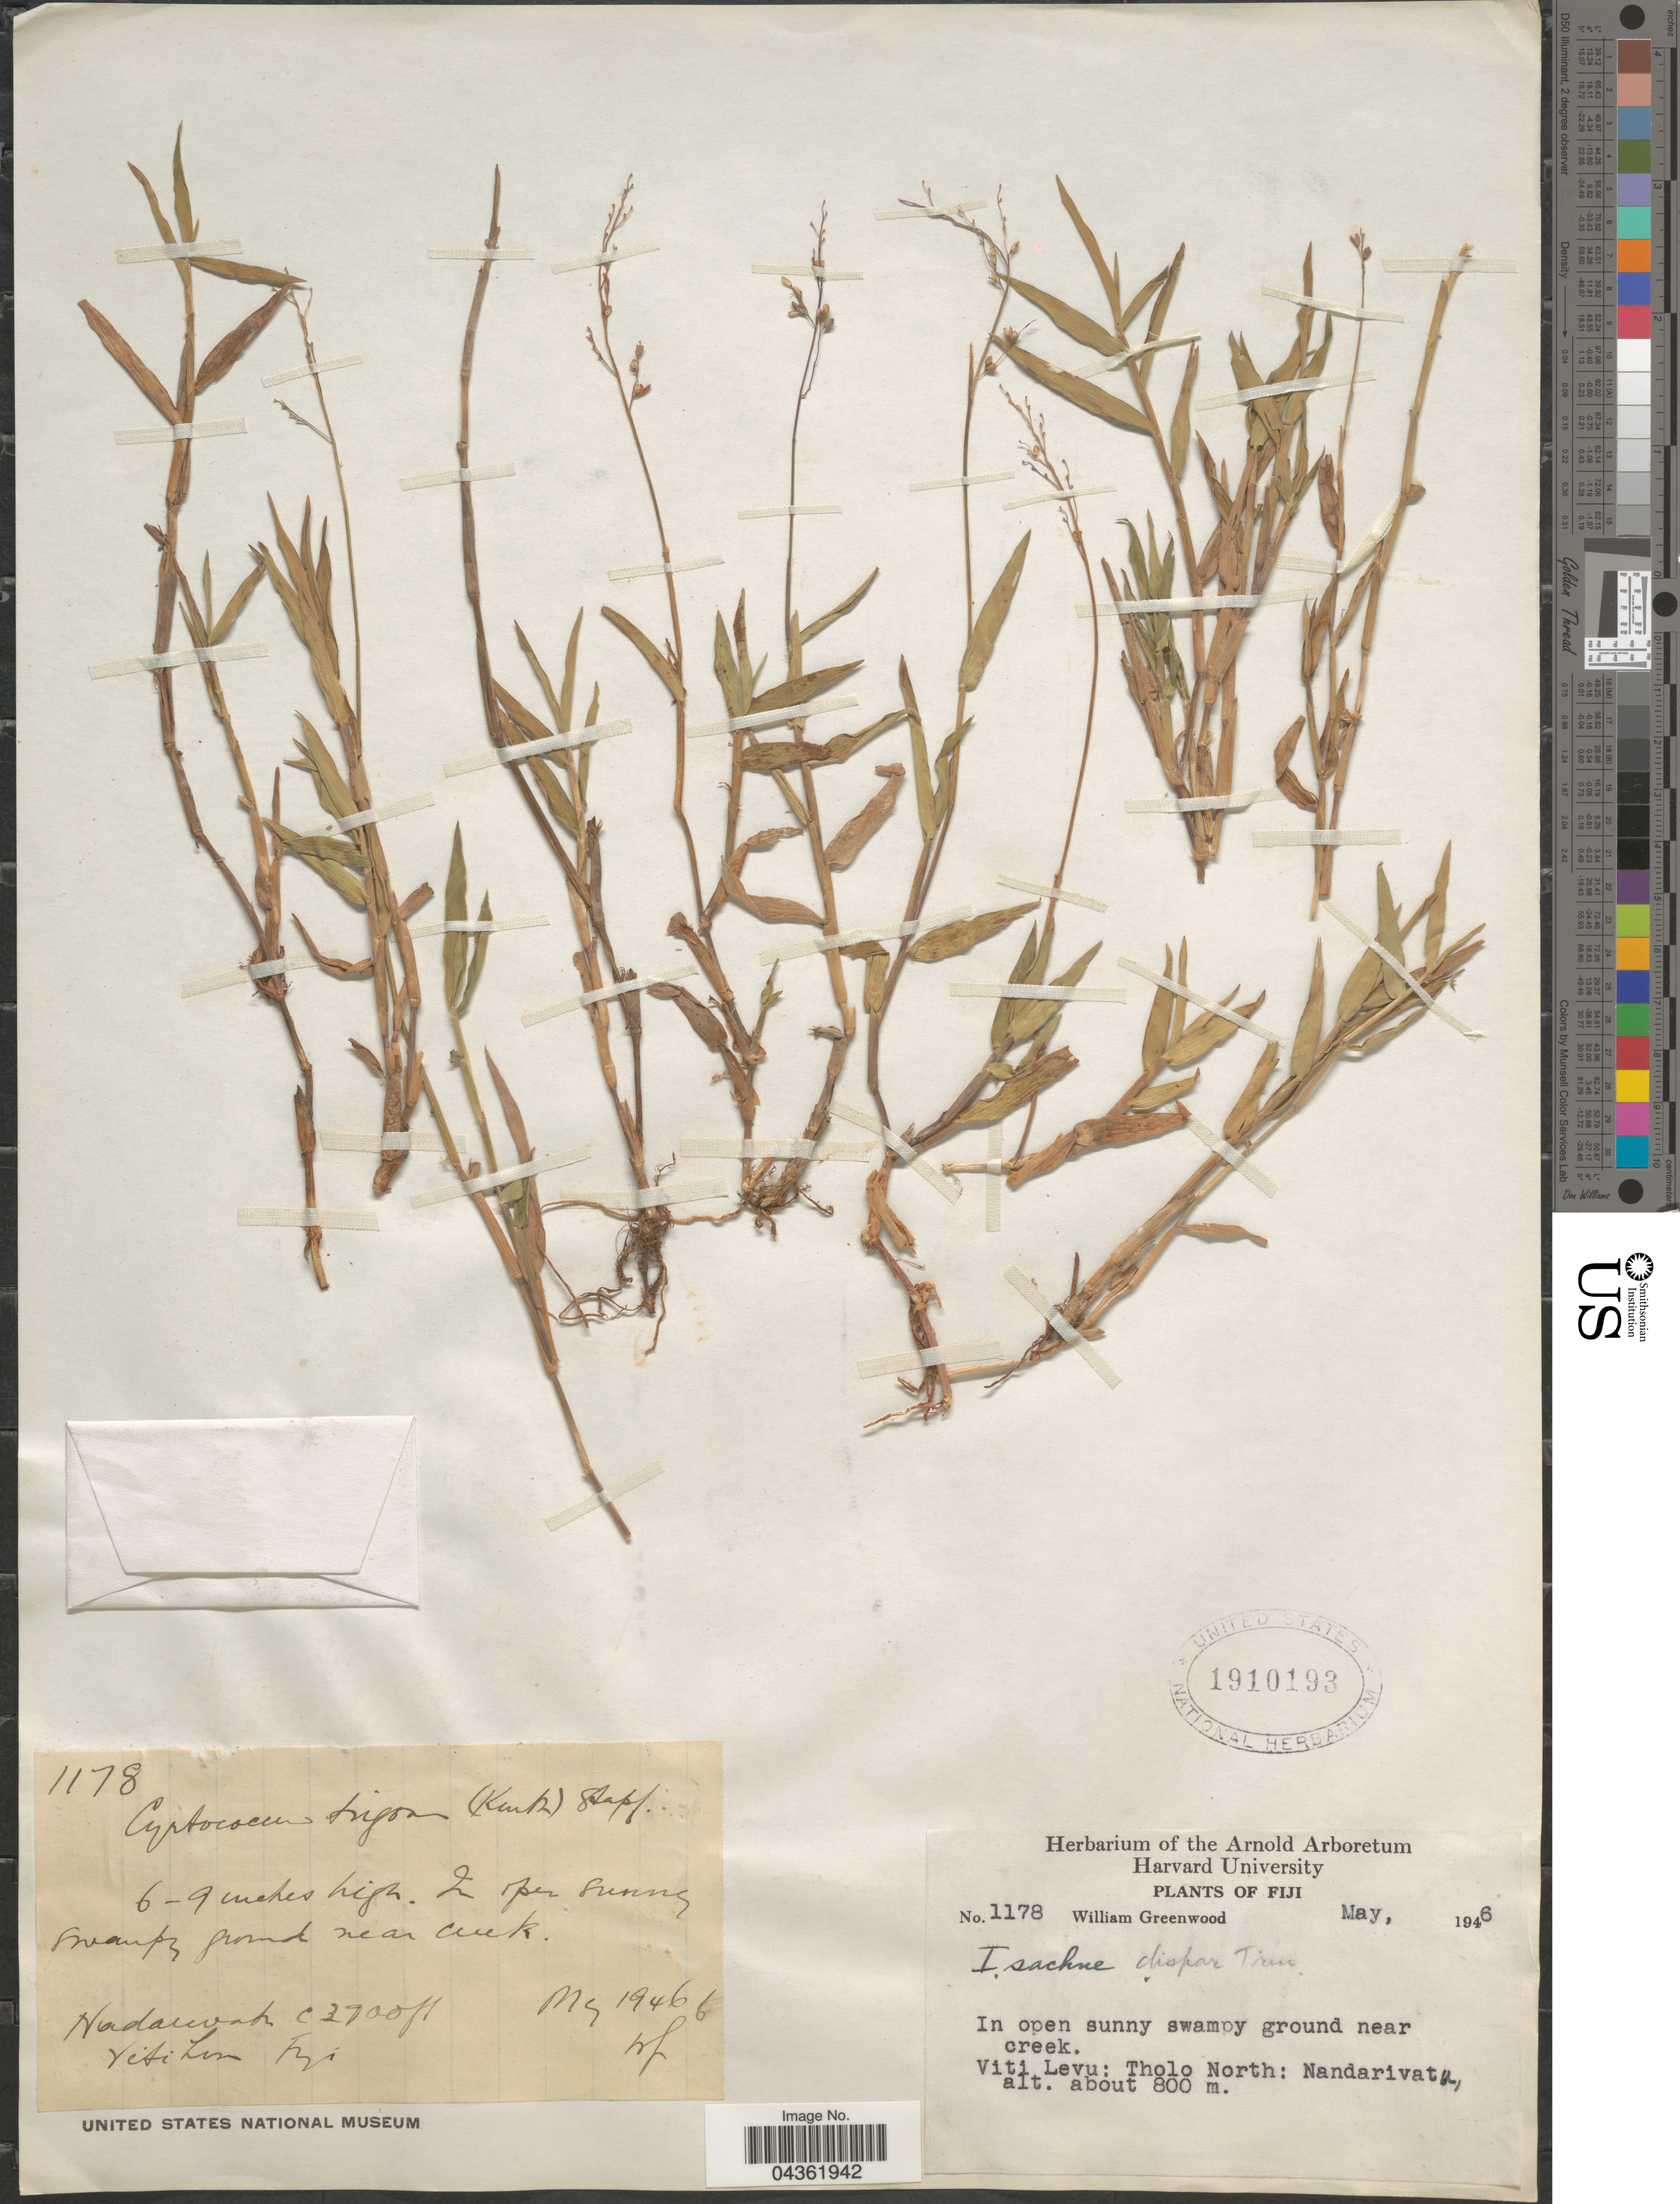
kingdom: Plantae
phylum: Tracheophyta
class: Liliopsida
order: Poales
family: Poaceae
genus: Isachne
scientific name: Isachne globosa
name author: (Thunb.) Kuntze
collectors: W. Greenwood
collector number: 1178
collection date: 1946-05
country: Fiji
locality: In open sunny swampy ground near creek. Viti Levu: Tholo North: Nandarivatu. Nadawah [interpreted].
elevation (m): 800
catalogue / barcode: US 1910193